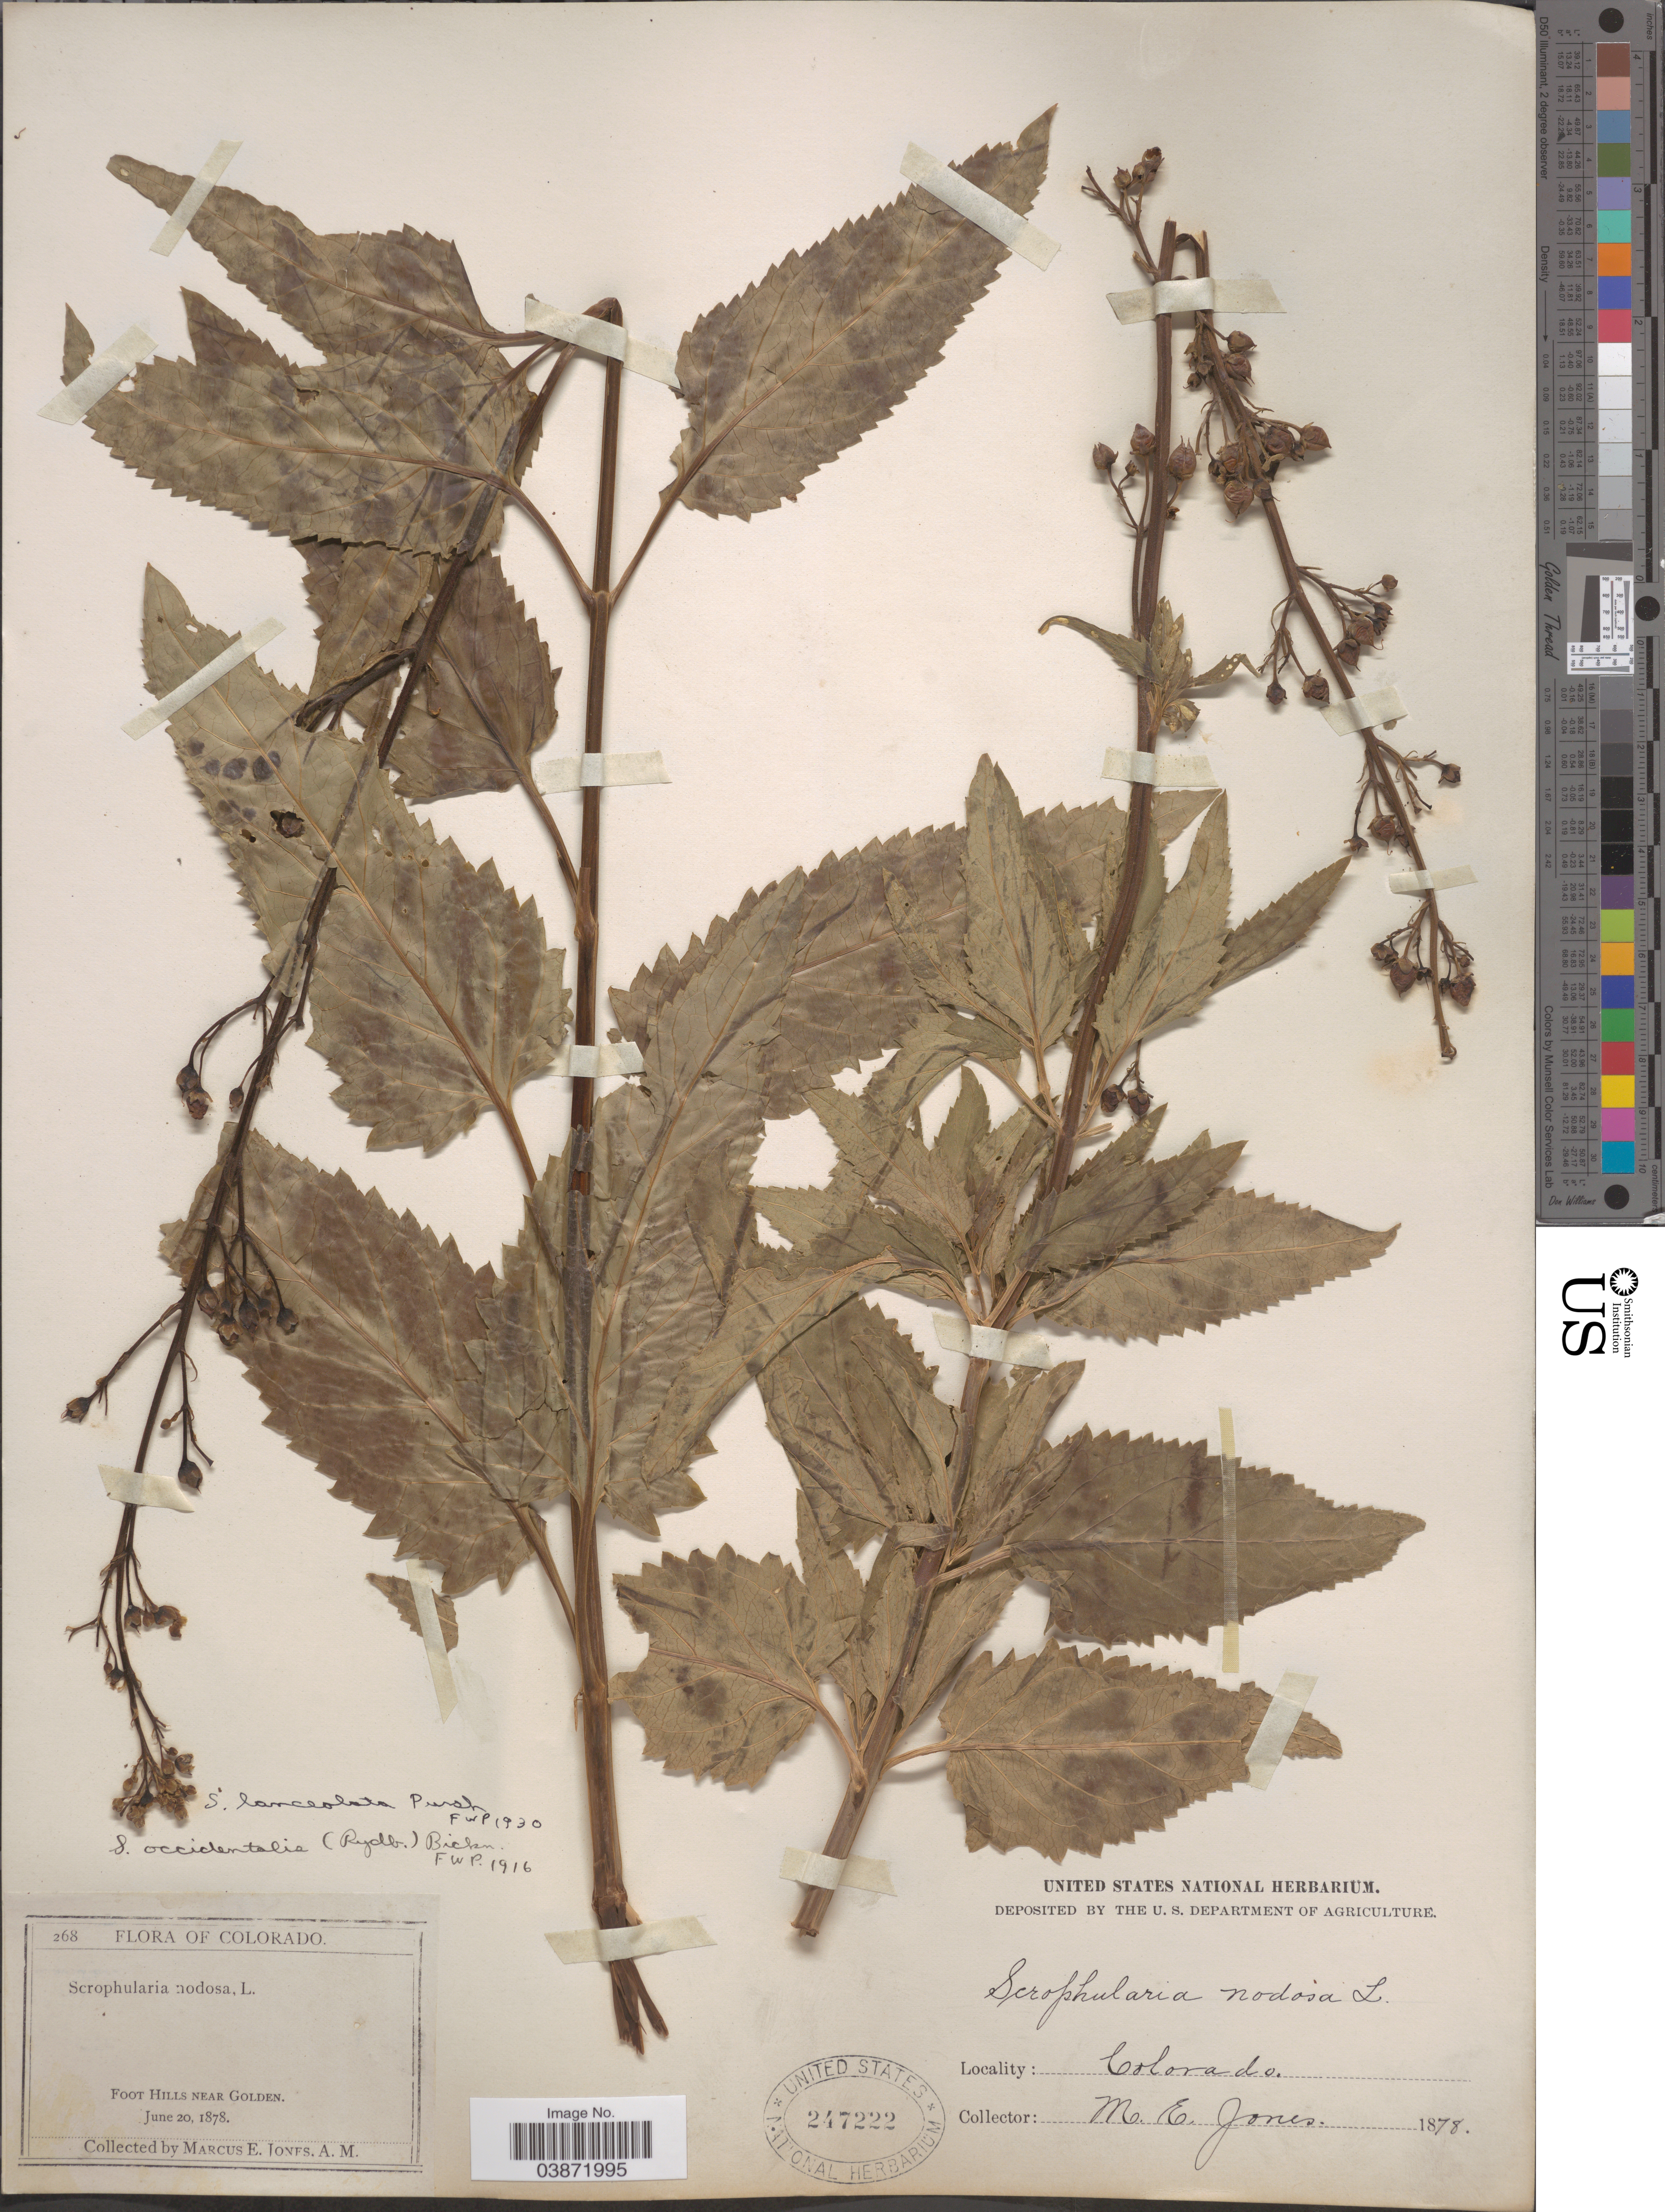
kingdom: Plantae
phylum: Tracheophyta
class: Magnoliopsida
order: Lamiales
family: Scrophulariaceae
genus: Scrophularia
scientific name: Scrophularia lanceolata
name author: Pursh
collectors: M. E. Jones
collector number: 268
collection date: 1878-06-20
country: United States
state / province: Colorado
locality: Foot Hills near Golden.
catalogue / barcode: US 247222